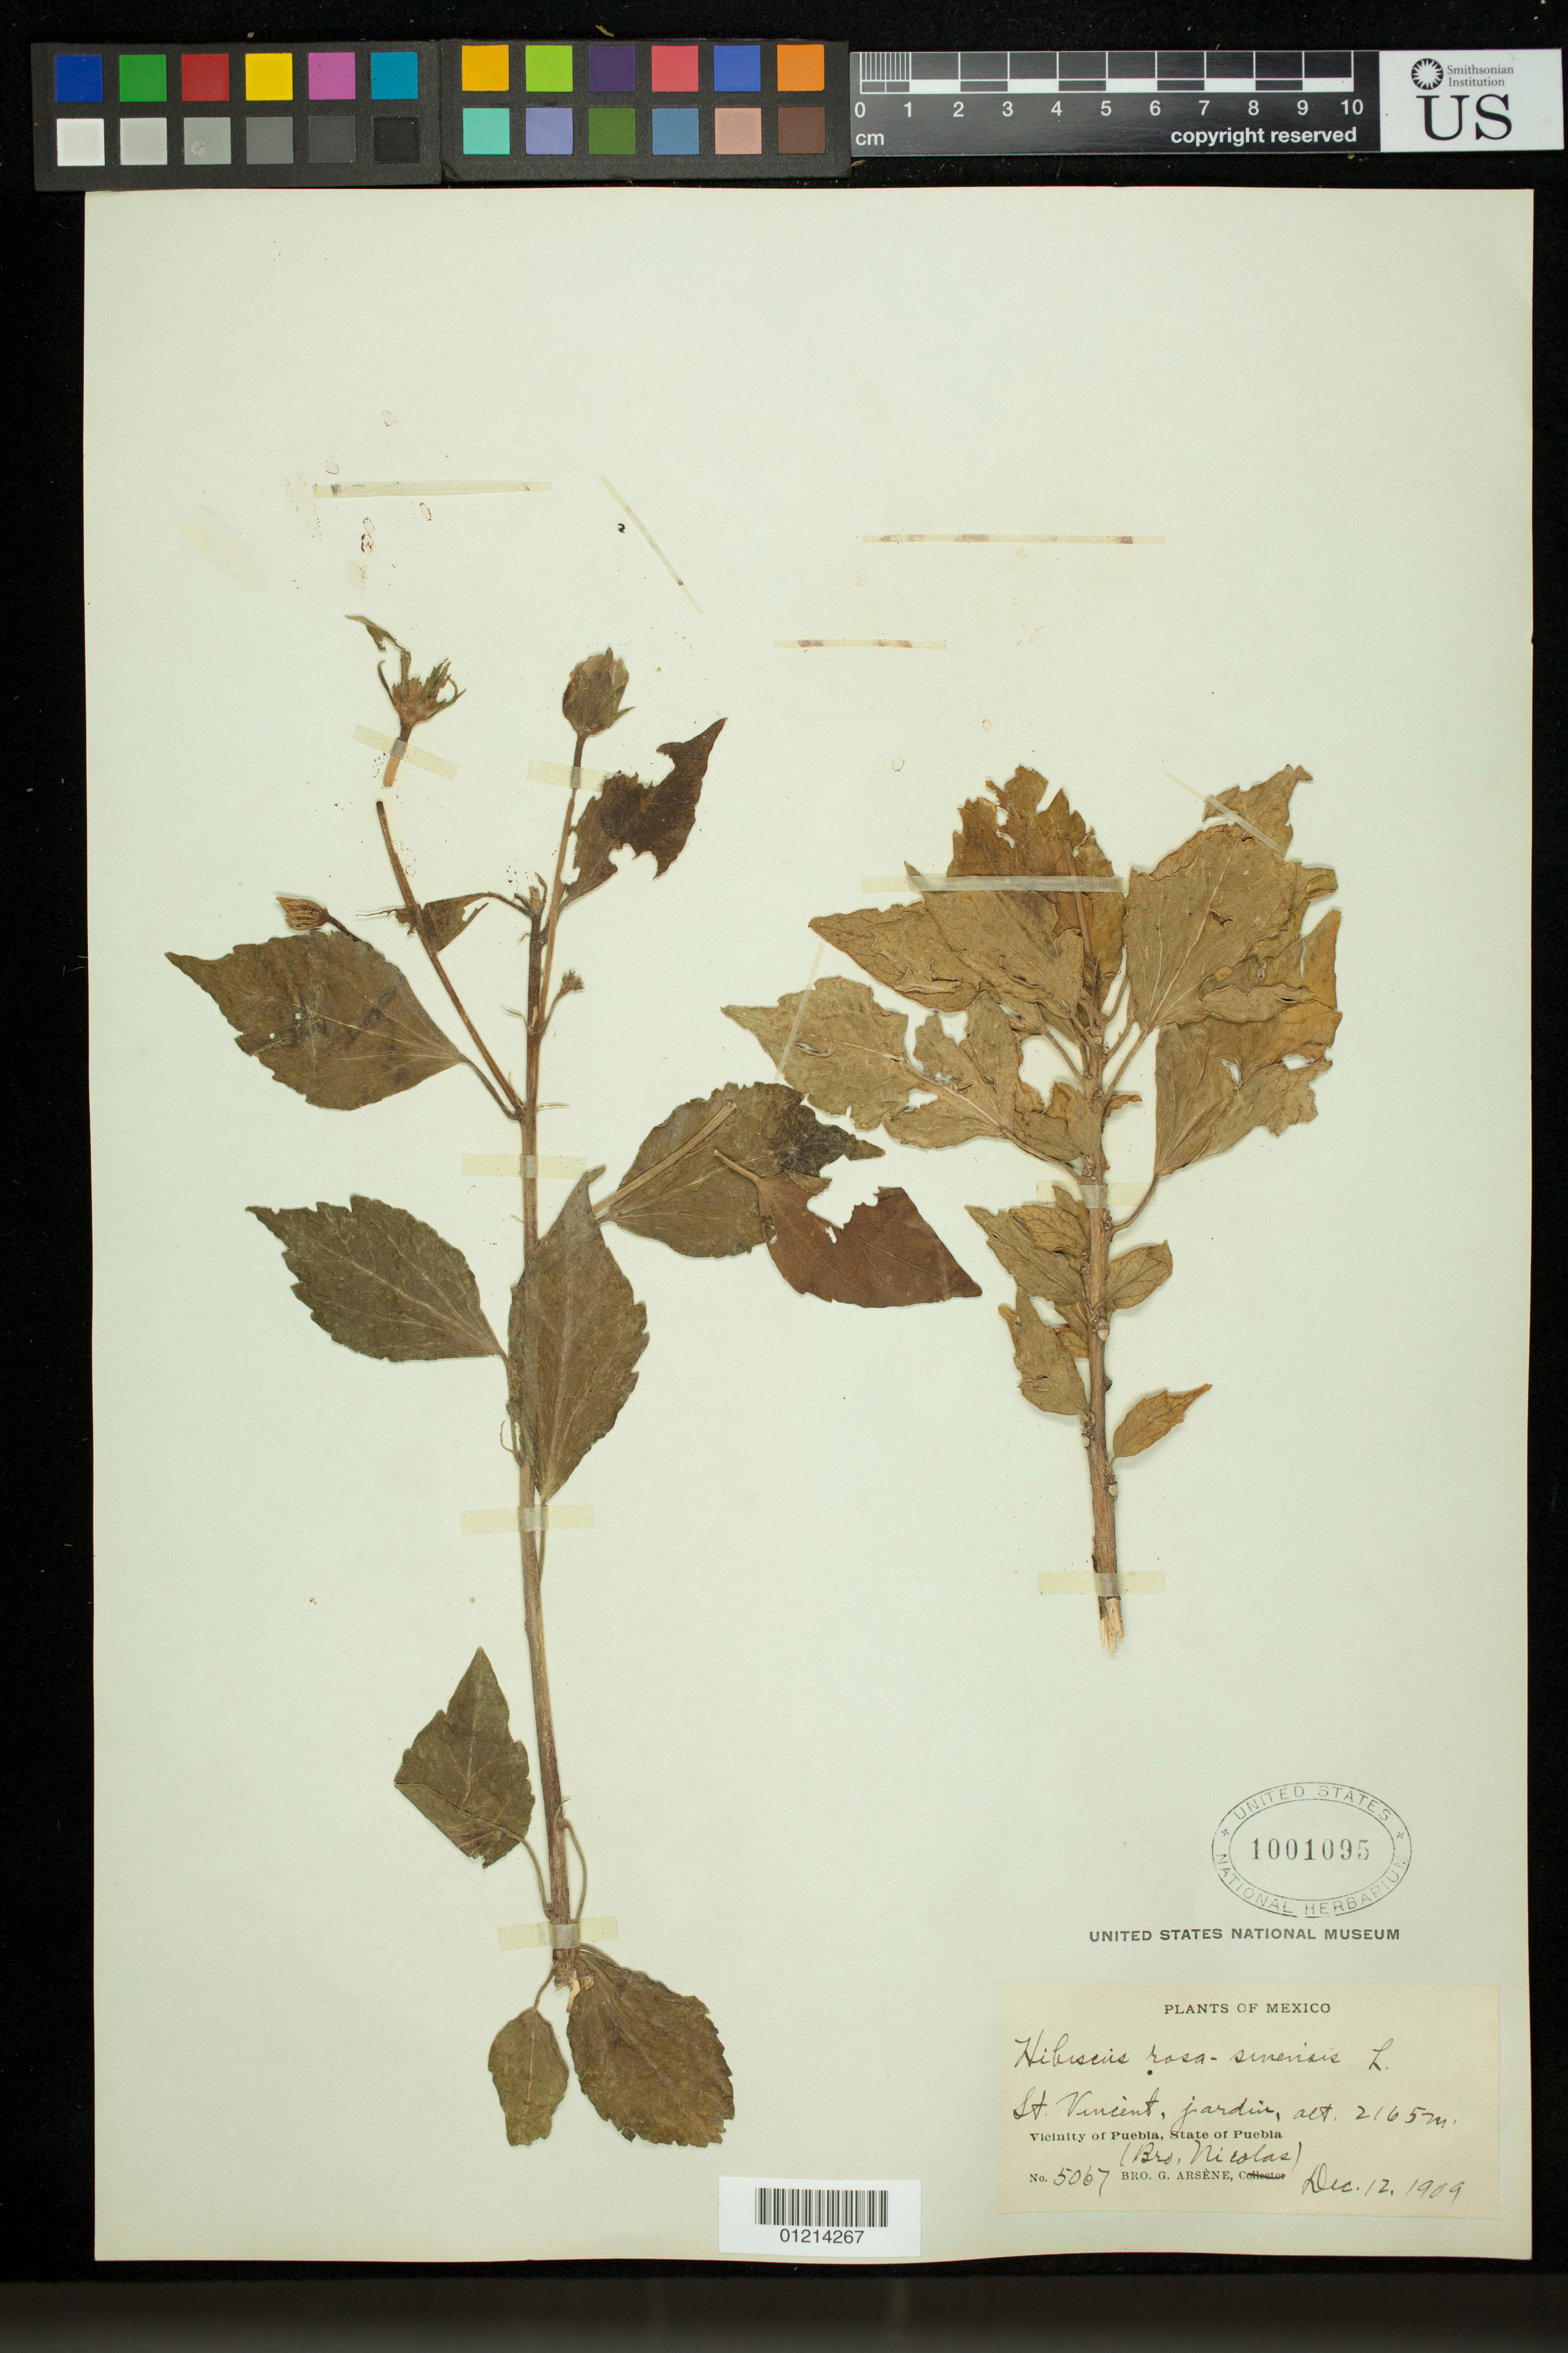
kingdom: Plantae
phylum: Tracheophyta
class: Magnoliopsida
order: Malvales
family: Malvaceae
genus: Hibiscus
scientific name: Hibiscus rosa-sinensis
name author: L.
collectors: Bro. Nicolas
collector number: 5067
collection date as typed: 12/12/1909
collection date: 1909-12-12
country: Mexico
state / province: Puebla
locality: St Vincent, jardin, Vicinity of Puebla, State of Puebla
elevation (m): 2165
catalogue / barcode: US 1001095